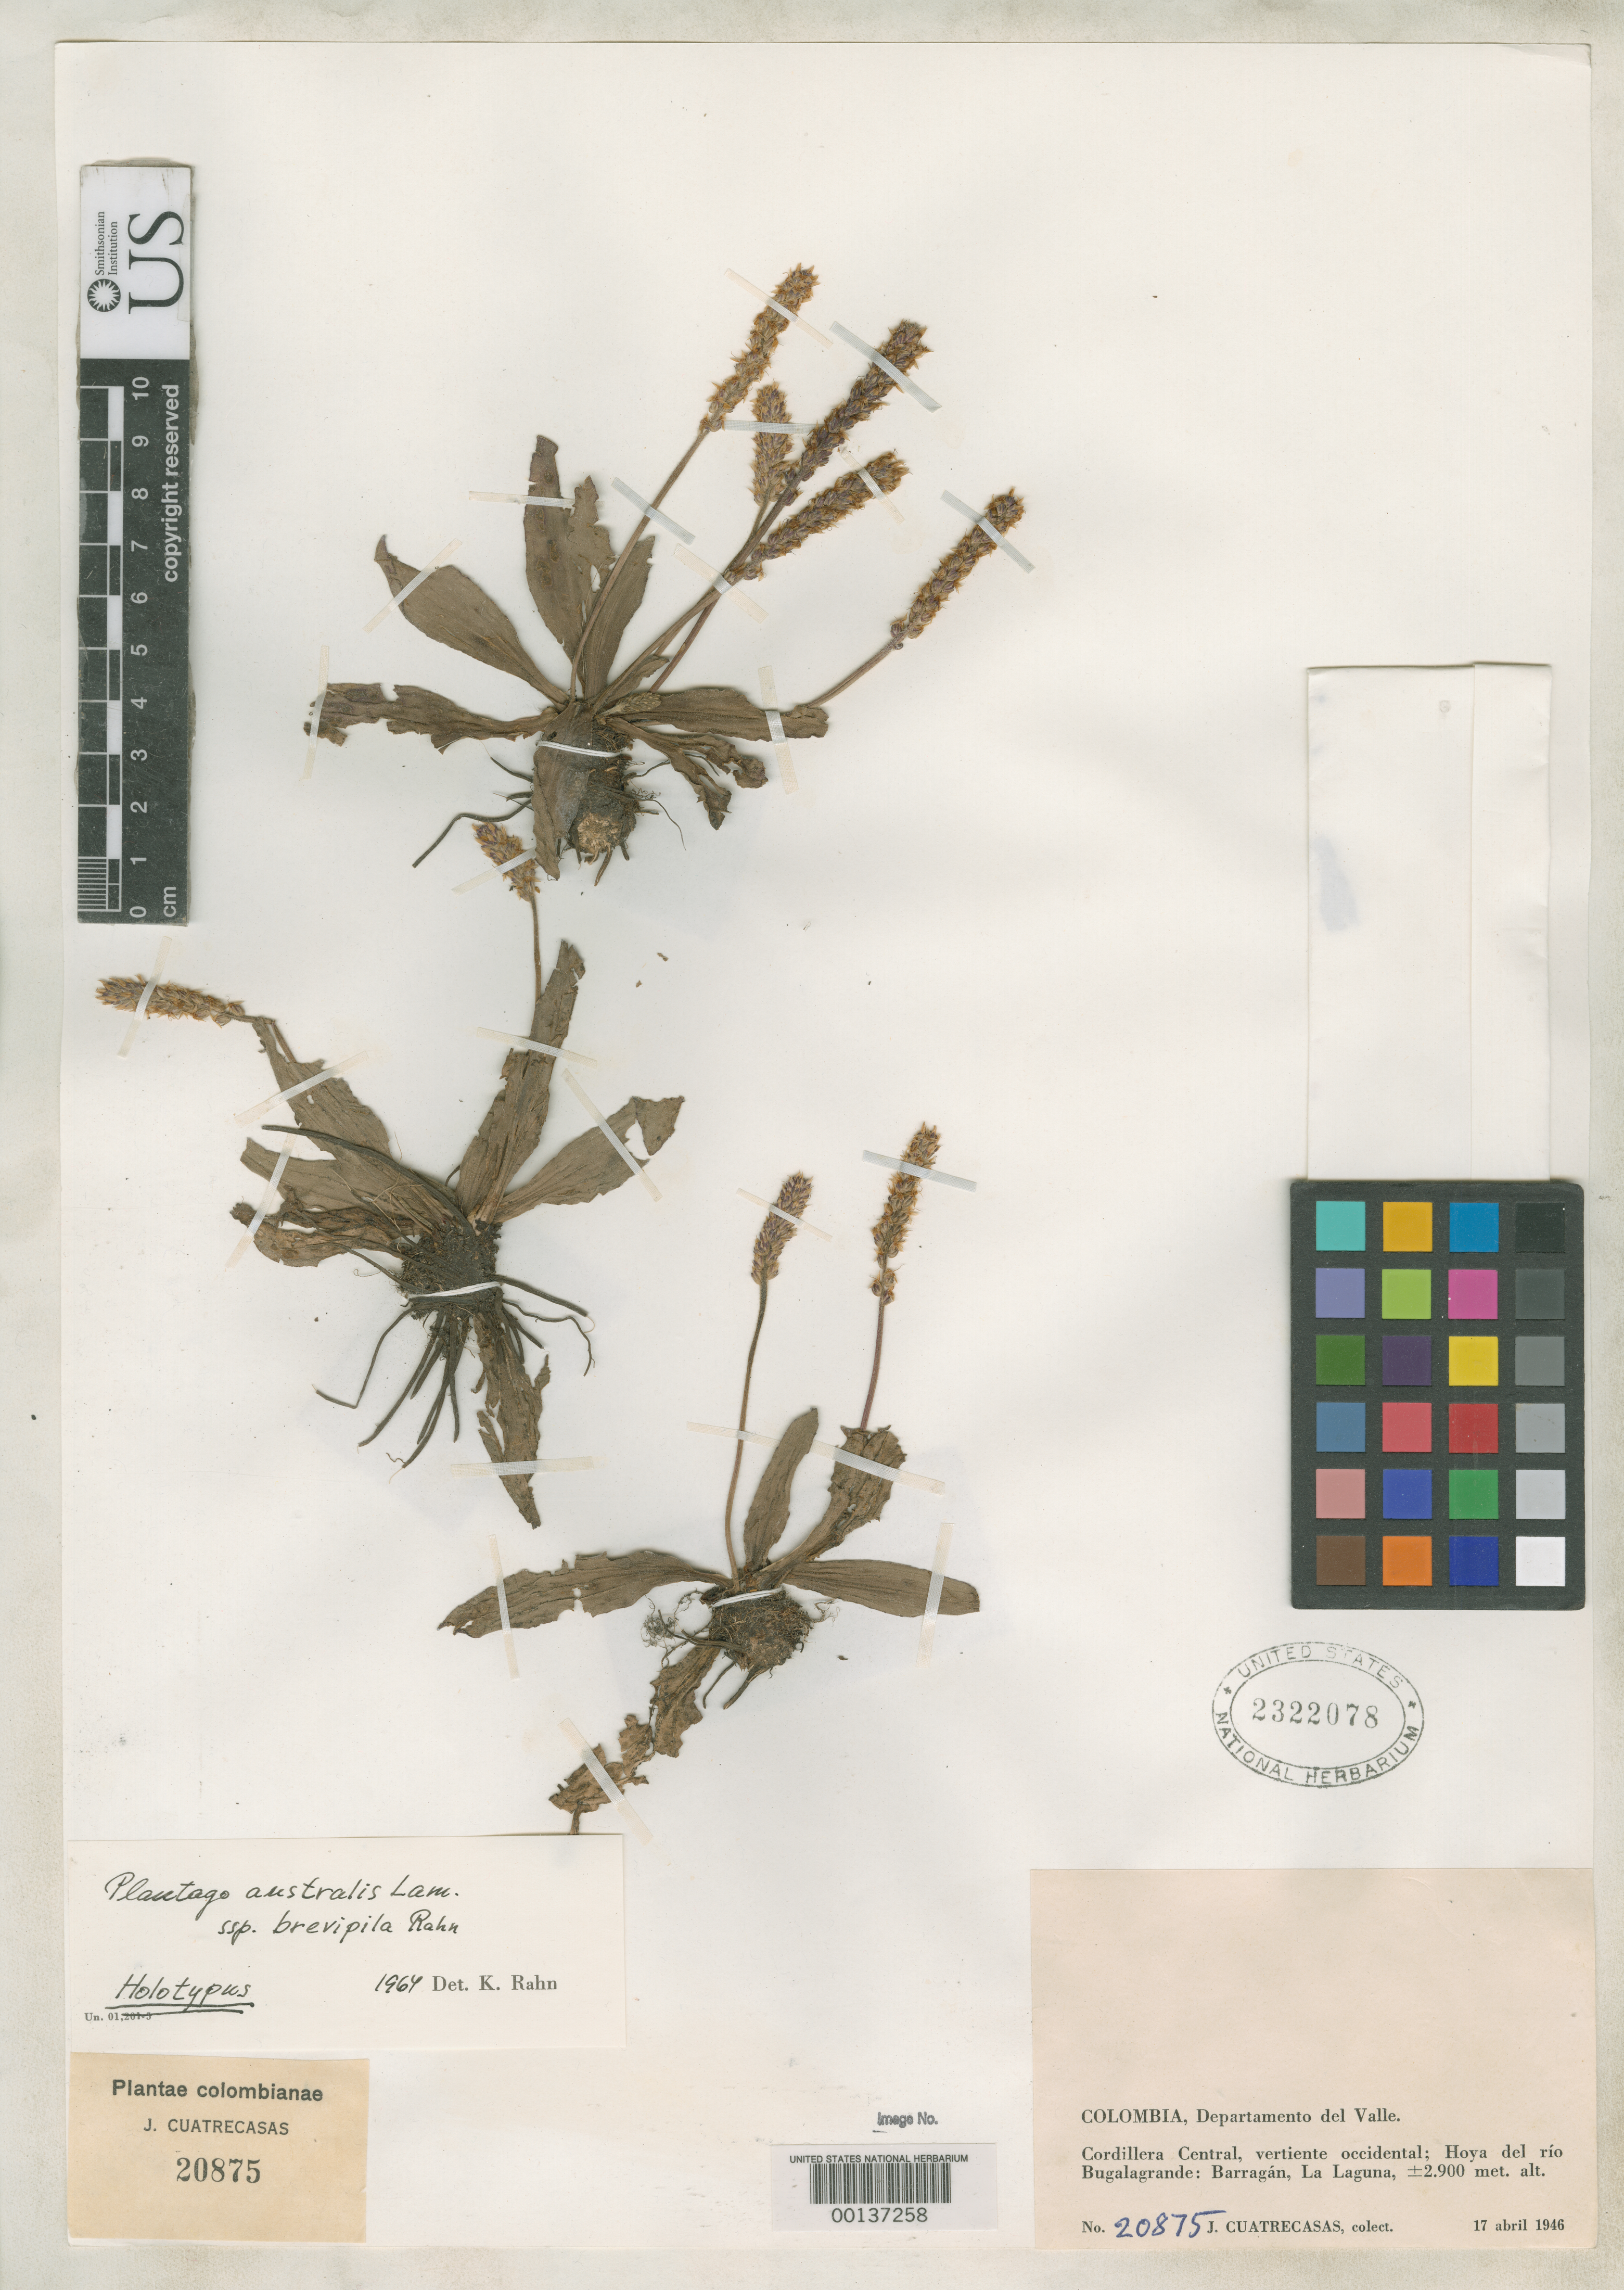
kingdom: Plantae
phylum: Tracheophyta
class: Magnoliopsida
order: Lamiales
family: Plantaginaceae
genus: Plantago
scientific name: Plantago australis subsp. brevipila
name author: Rahn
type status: Holotype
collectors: J. Cuatrecasas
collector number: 20875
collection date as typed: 17 Apr 1946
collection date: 1946-04-17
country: Colombia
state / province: Valle del Cauca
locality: Cordillera Central, Vertiente Occidental, Hoya del Rio Bugala Grande, Barragan, La Laguna.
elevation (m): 2900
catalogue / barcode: US 2322078